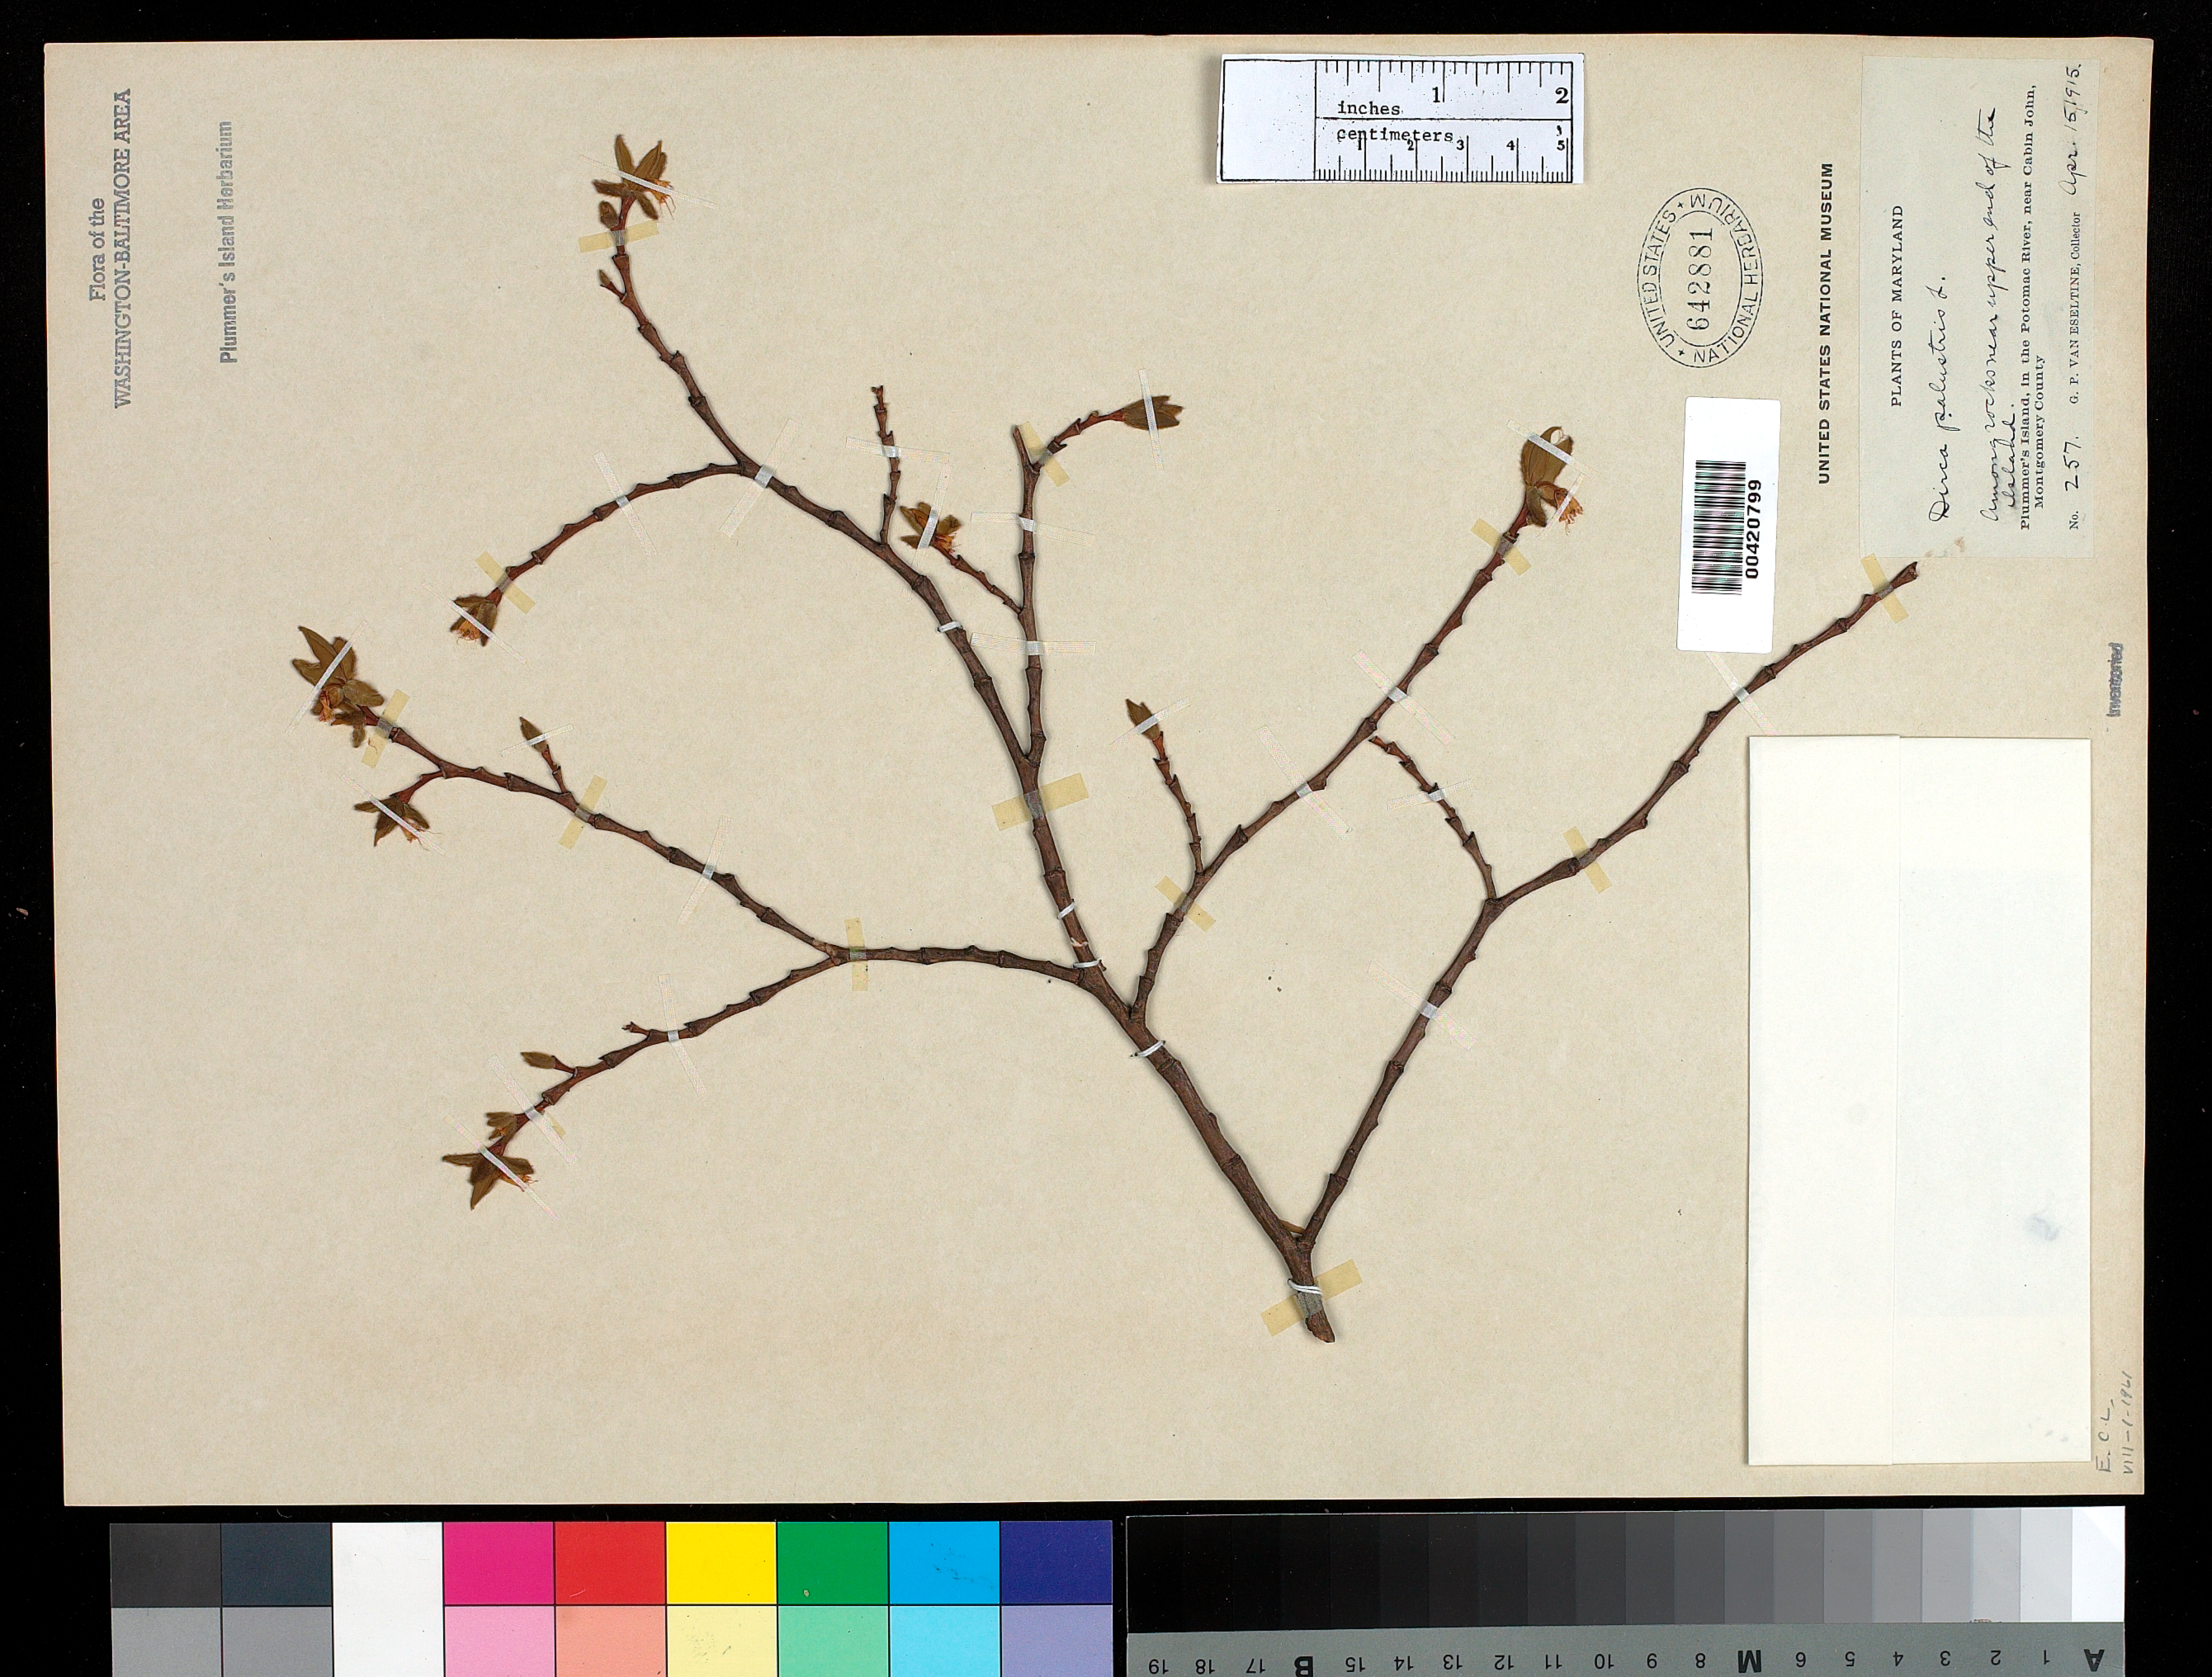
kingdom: Plantae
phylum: Tracheophyta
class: Magnoliopsida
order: Malvales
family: Thymelaeaceae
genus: Dirca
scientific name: Dirca palustris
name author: L.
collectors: G. P. Van Eseltine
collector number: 257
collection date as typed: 15 Apr 1915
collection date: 1915-04-15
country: United States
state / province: Maryland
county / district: Montgomery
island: Plummers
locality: Plummer's Island; near upper end C. & O. Canal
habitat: Among rocks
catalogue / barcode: US 642881